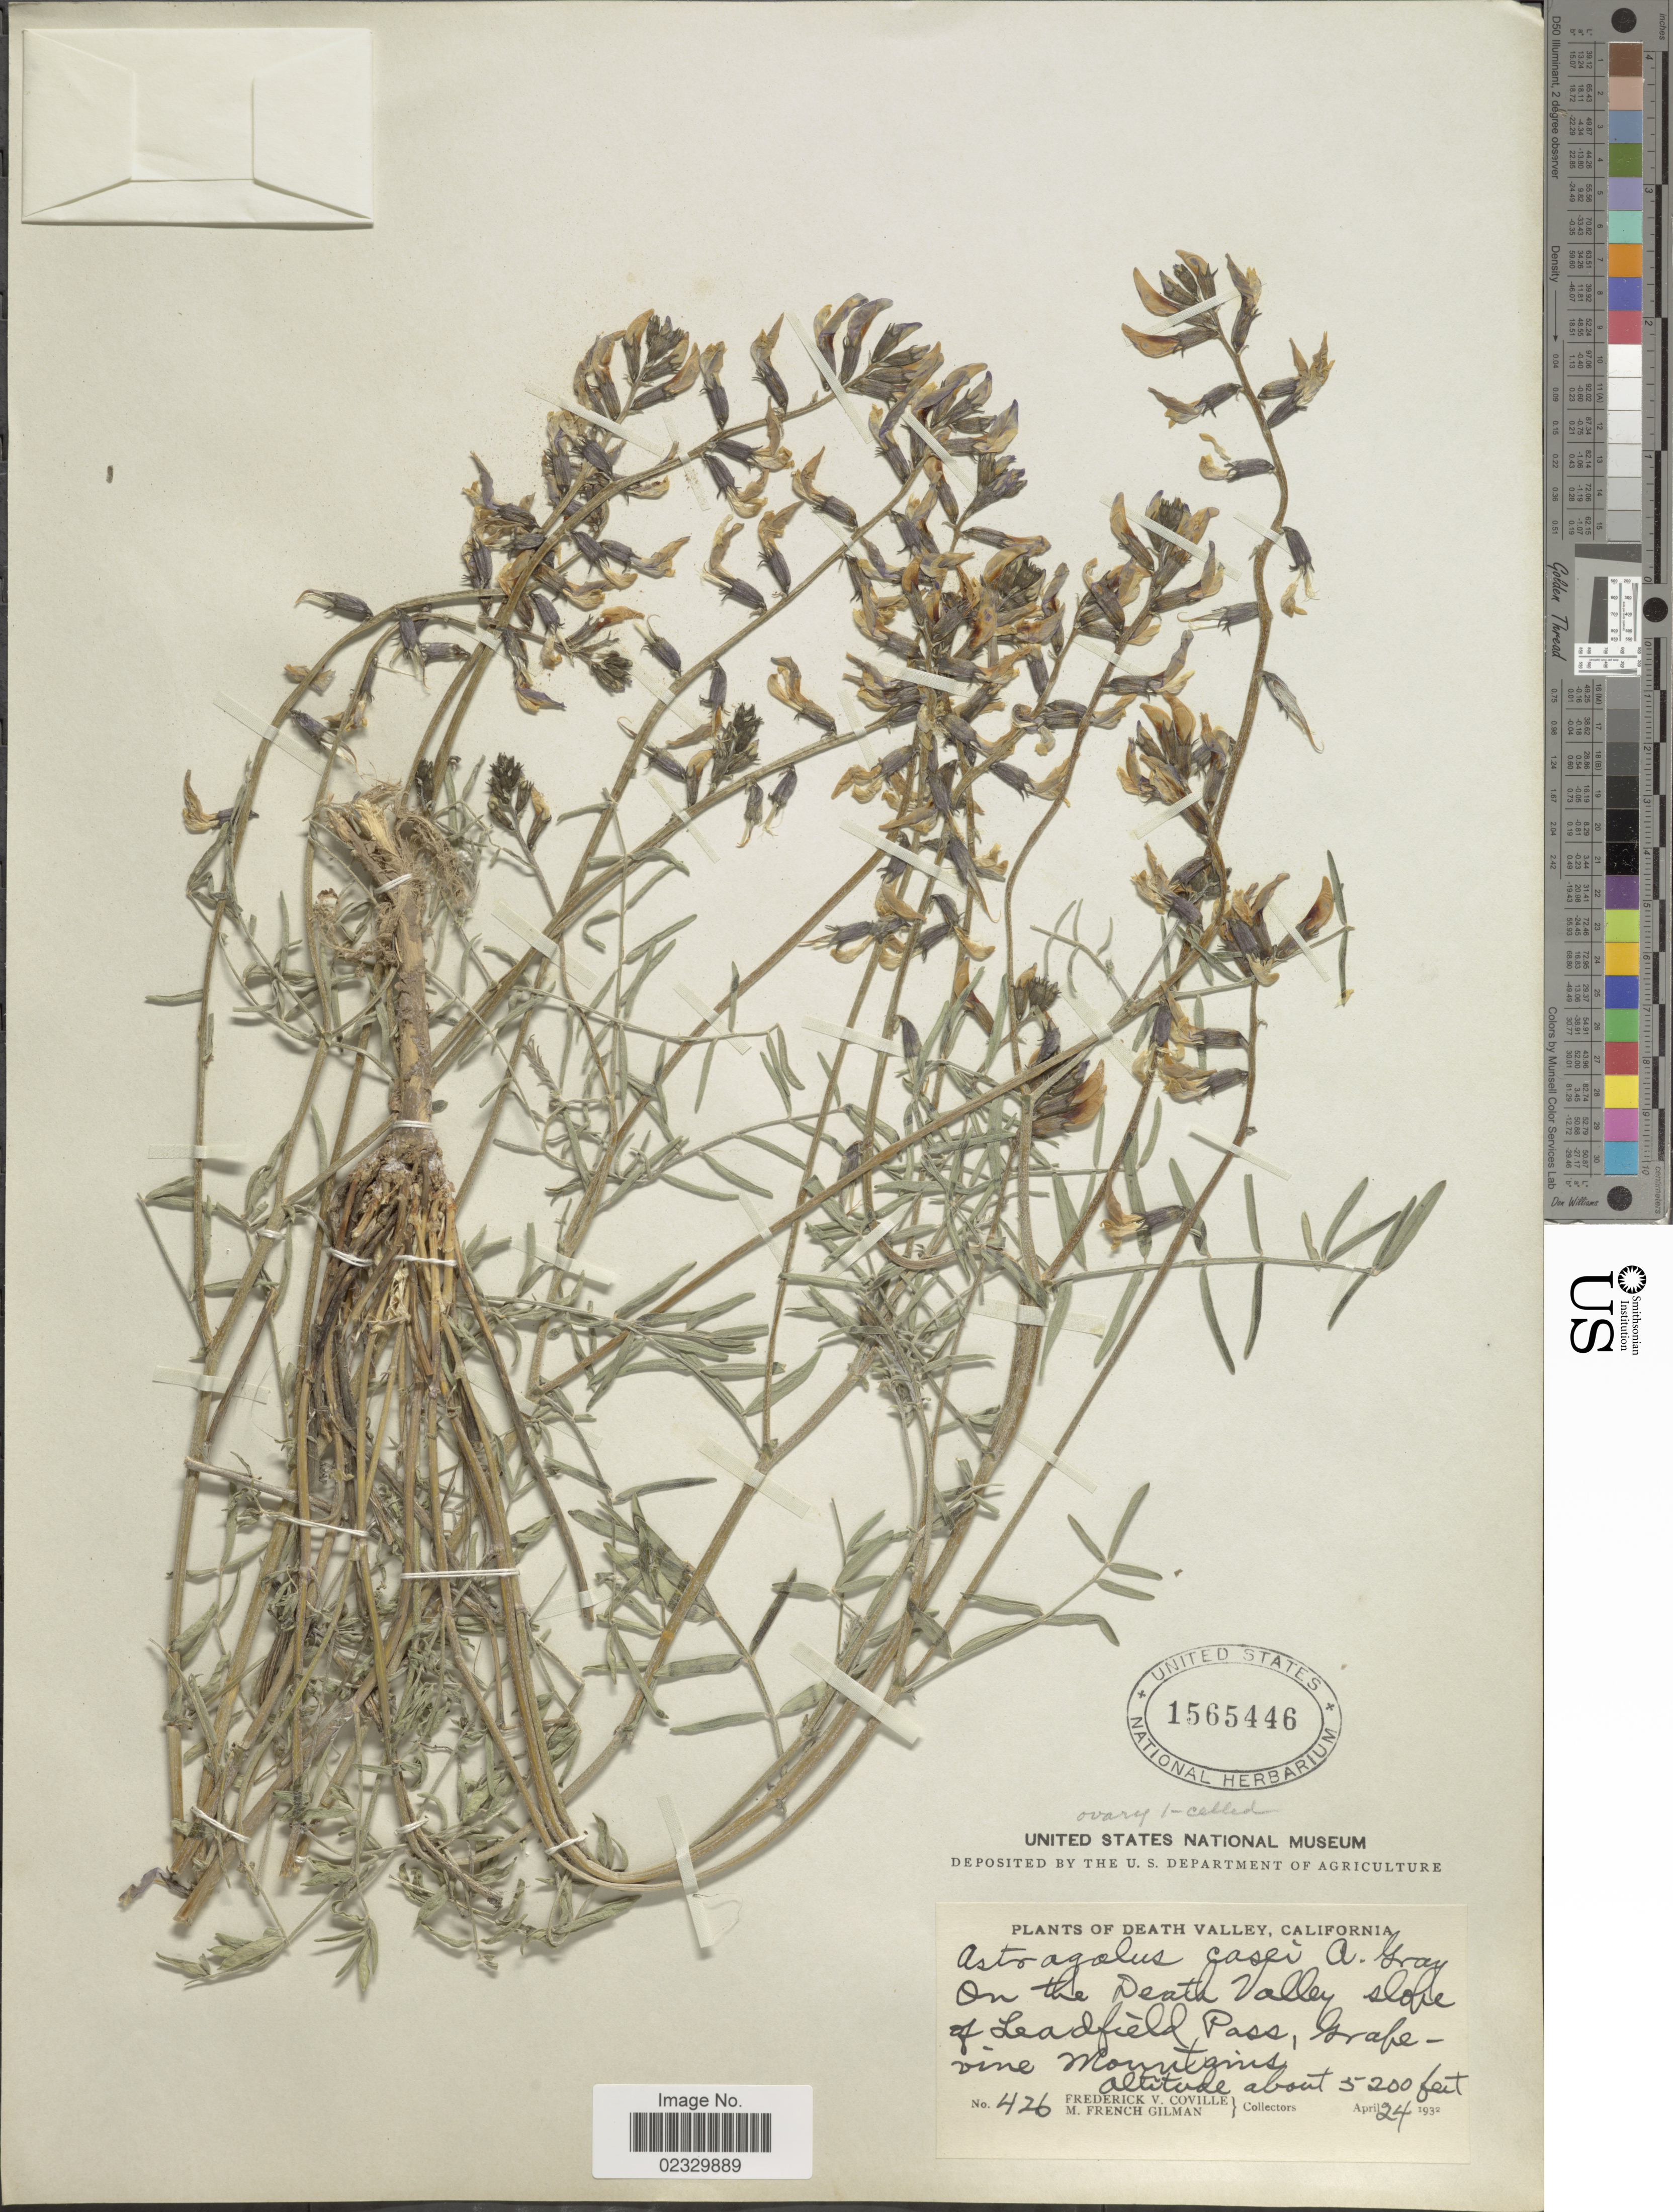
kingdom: Plantae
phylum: Tracheophyta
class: Magnoliopsida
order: Fabales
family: Fabaceae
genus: Astragalus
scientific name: Astragalus casei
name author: A. Gray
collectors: F. V. Coville & M. F. Gilman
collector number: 426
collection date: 1932-04-24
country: United States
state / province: California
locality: Death Valley. On the Death Valley slope of Leadfield Pass, Grapevine Mountains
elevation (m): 1585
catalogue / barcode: US 1565446